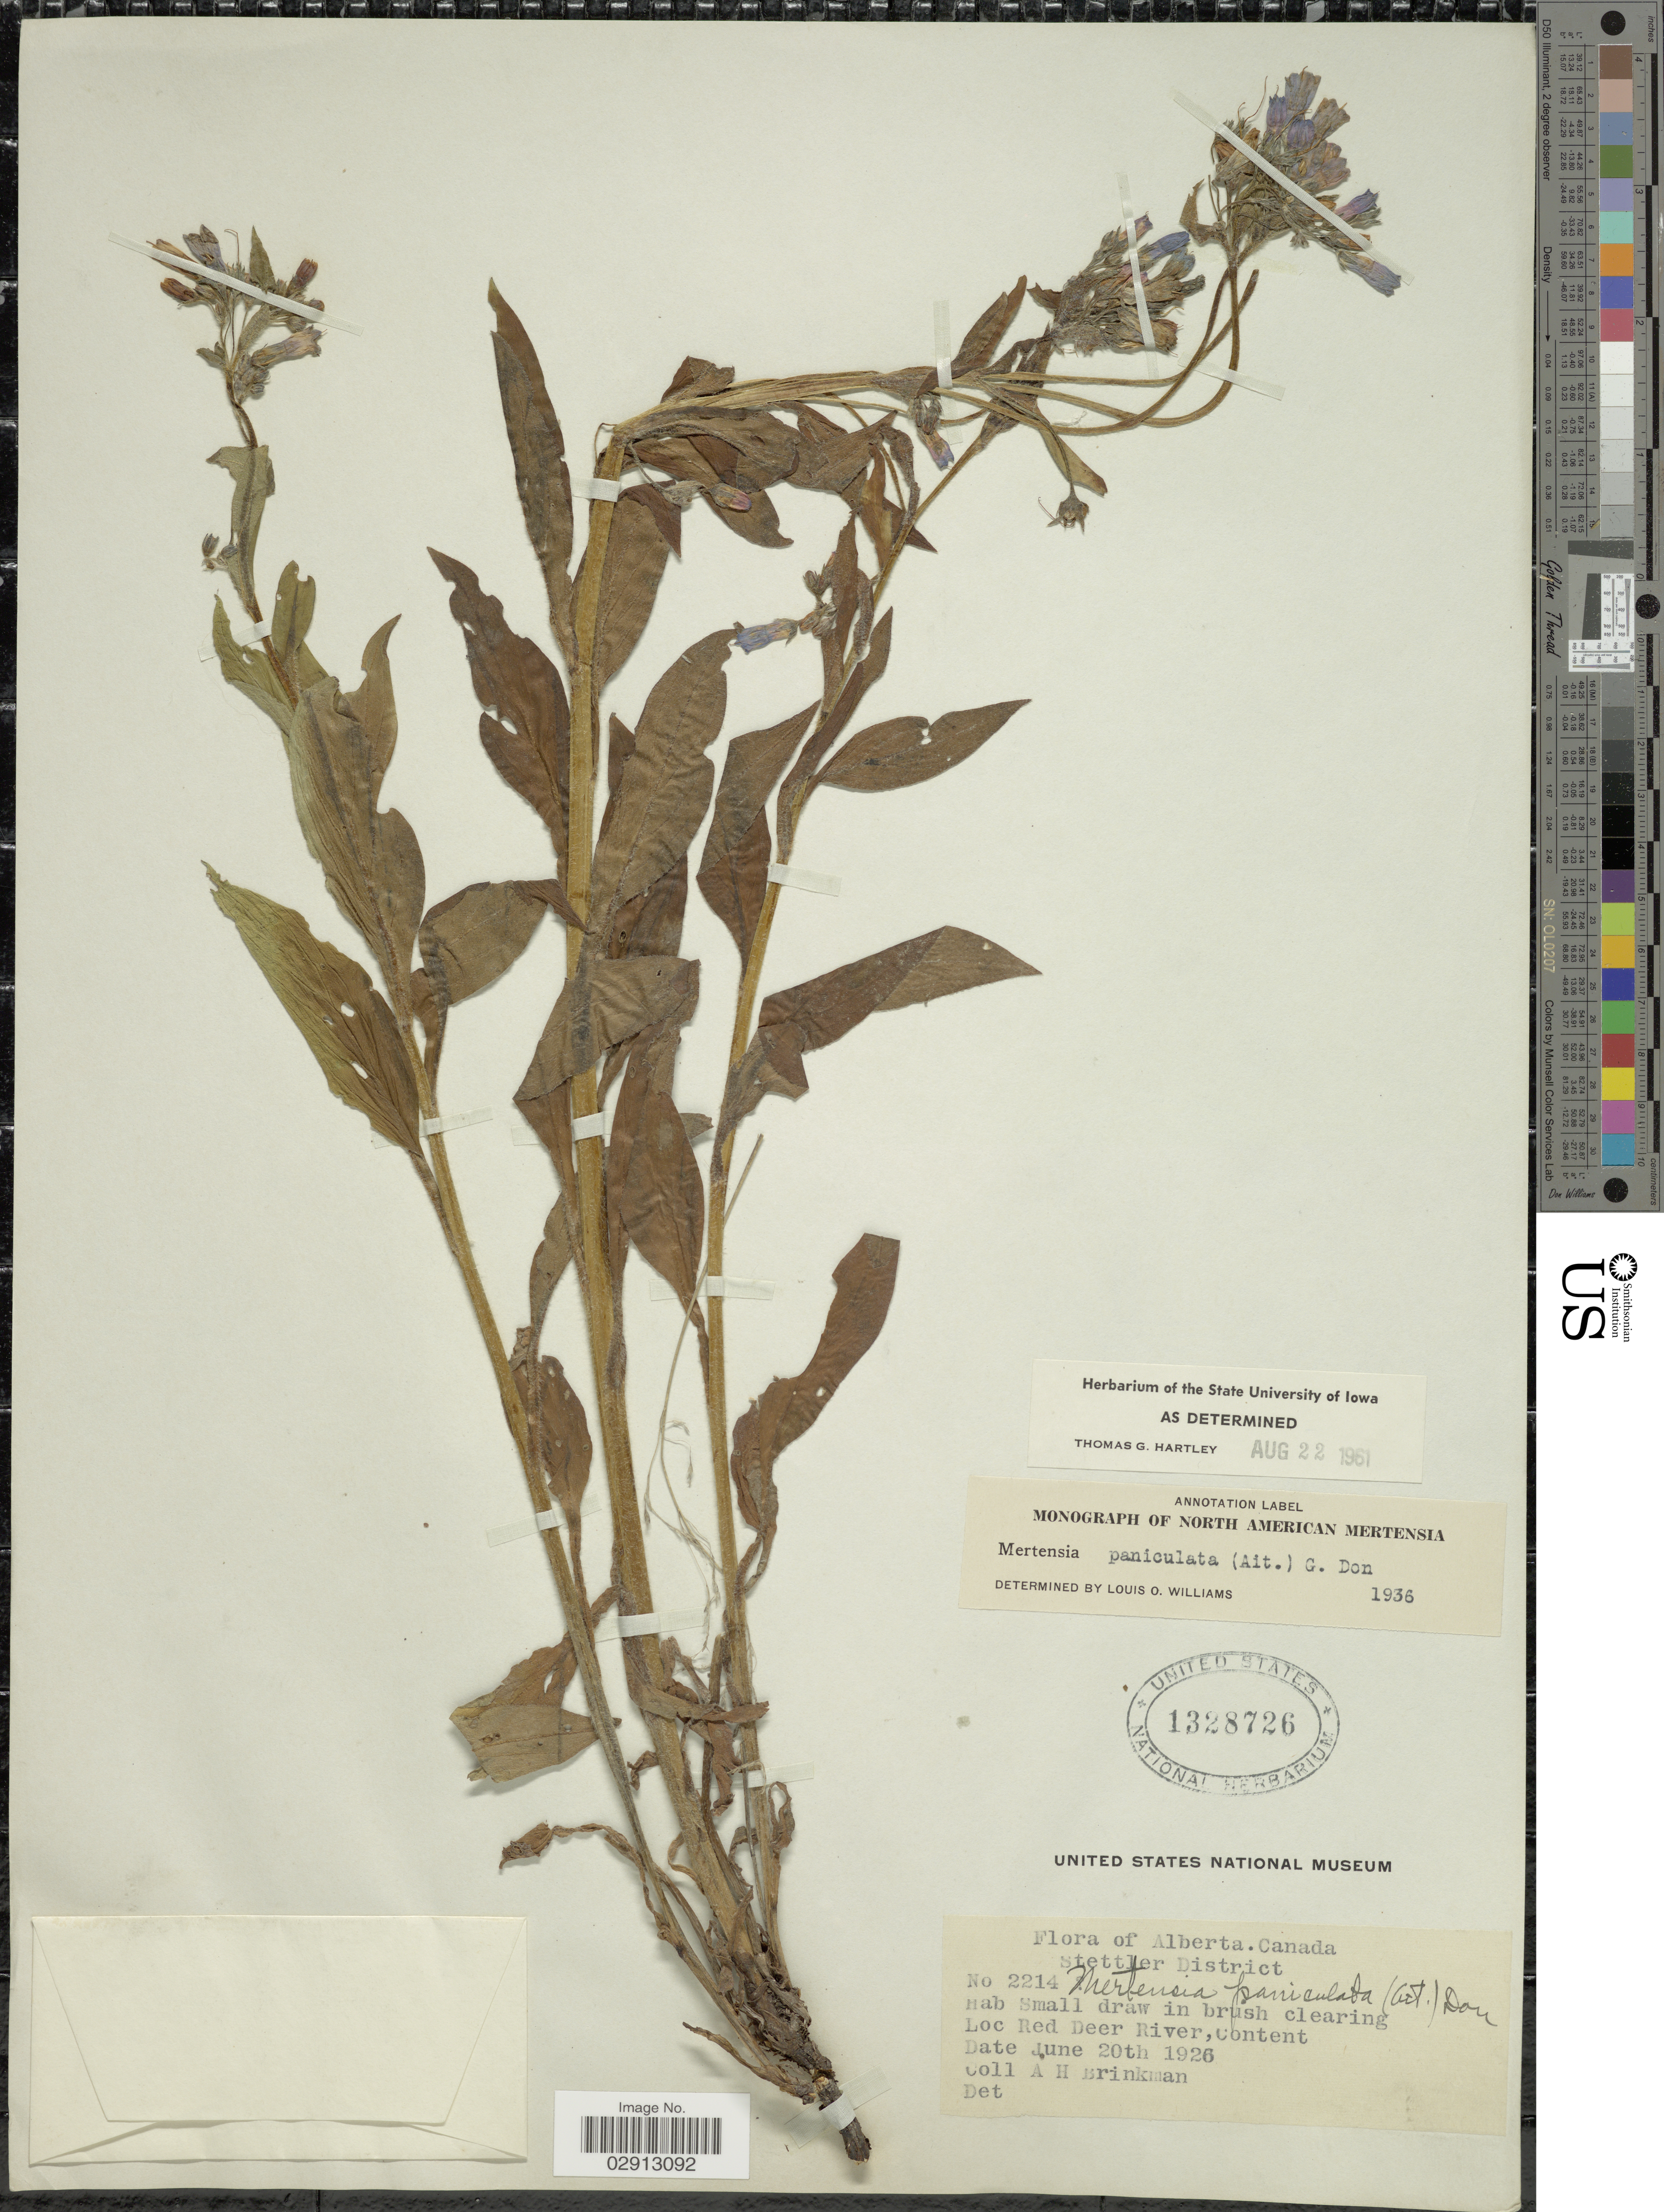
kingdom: Plantae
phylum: Tracheophyta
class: Magnoliopsida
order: Boraginales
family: Boraginaceae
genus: Mertensia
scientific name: Mertensia paniculata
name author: (Aiton) G. Don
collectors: A. Brinkman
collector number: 2214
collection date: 1926-06-20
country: Canada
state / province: Alberta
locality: Stettler District. Red Deer River, Content.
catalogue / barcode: US 1328726